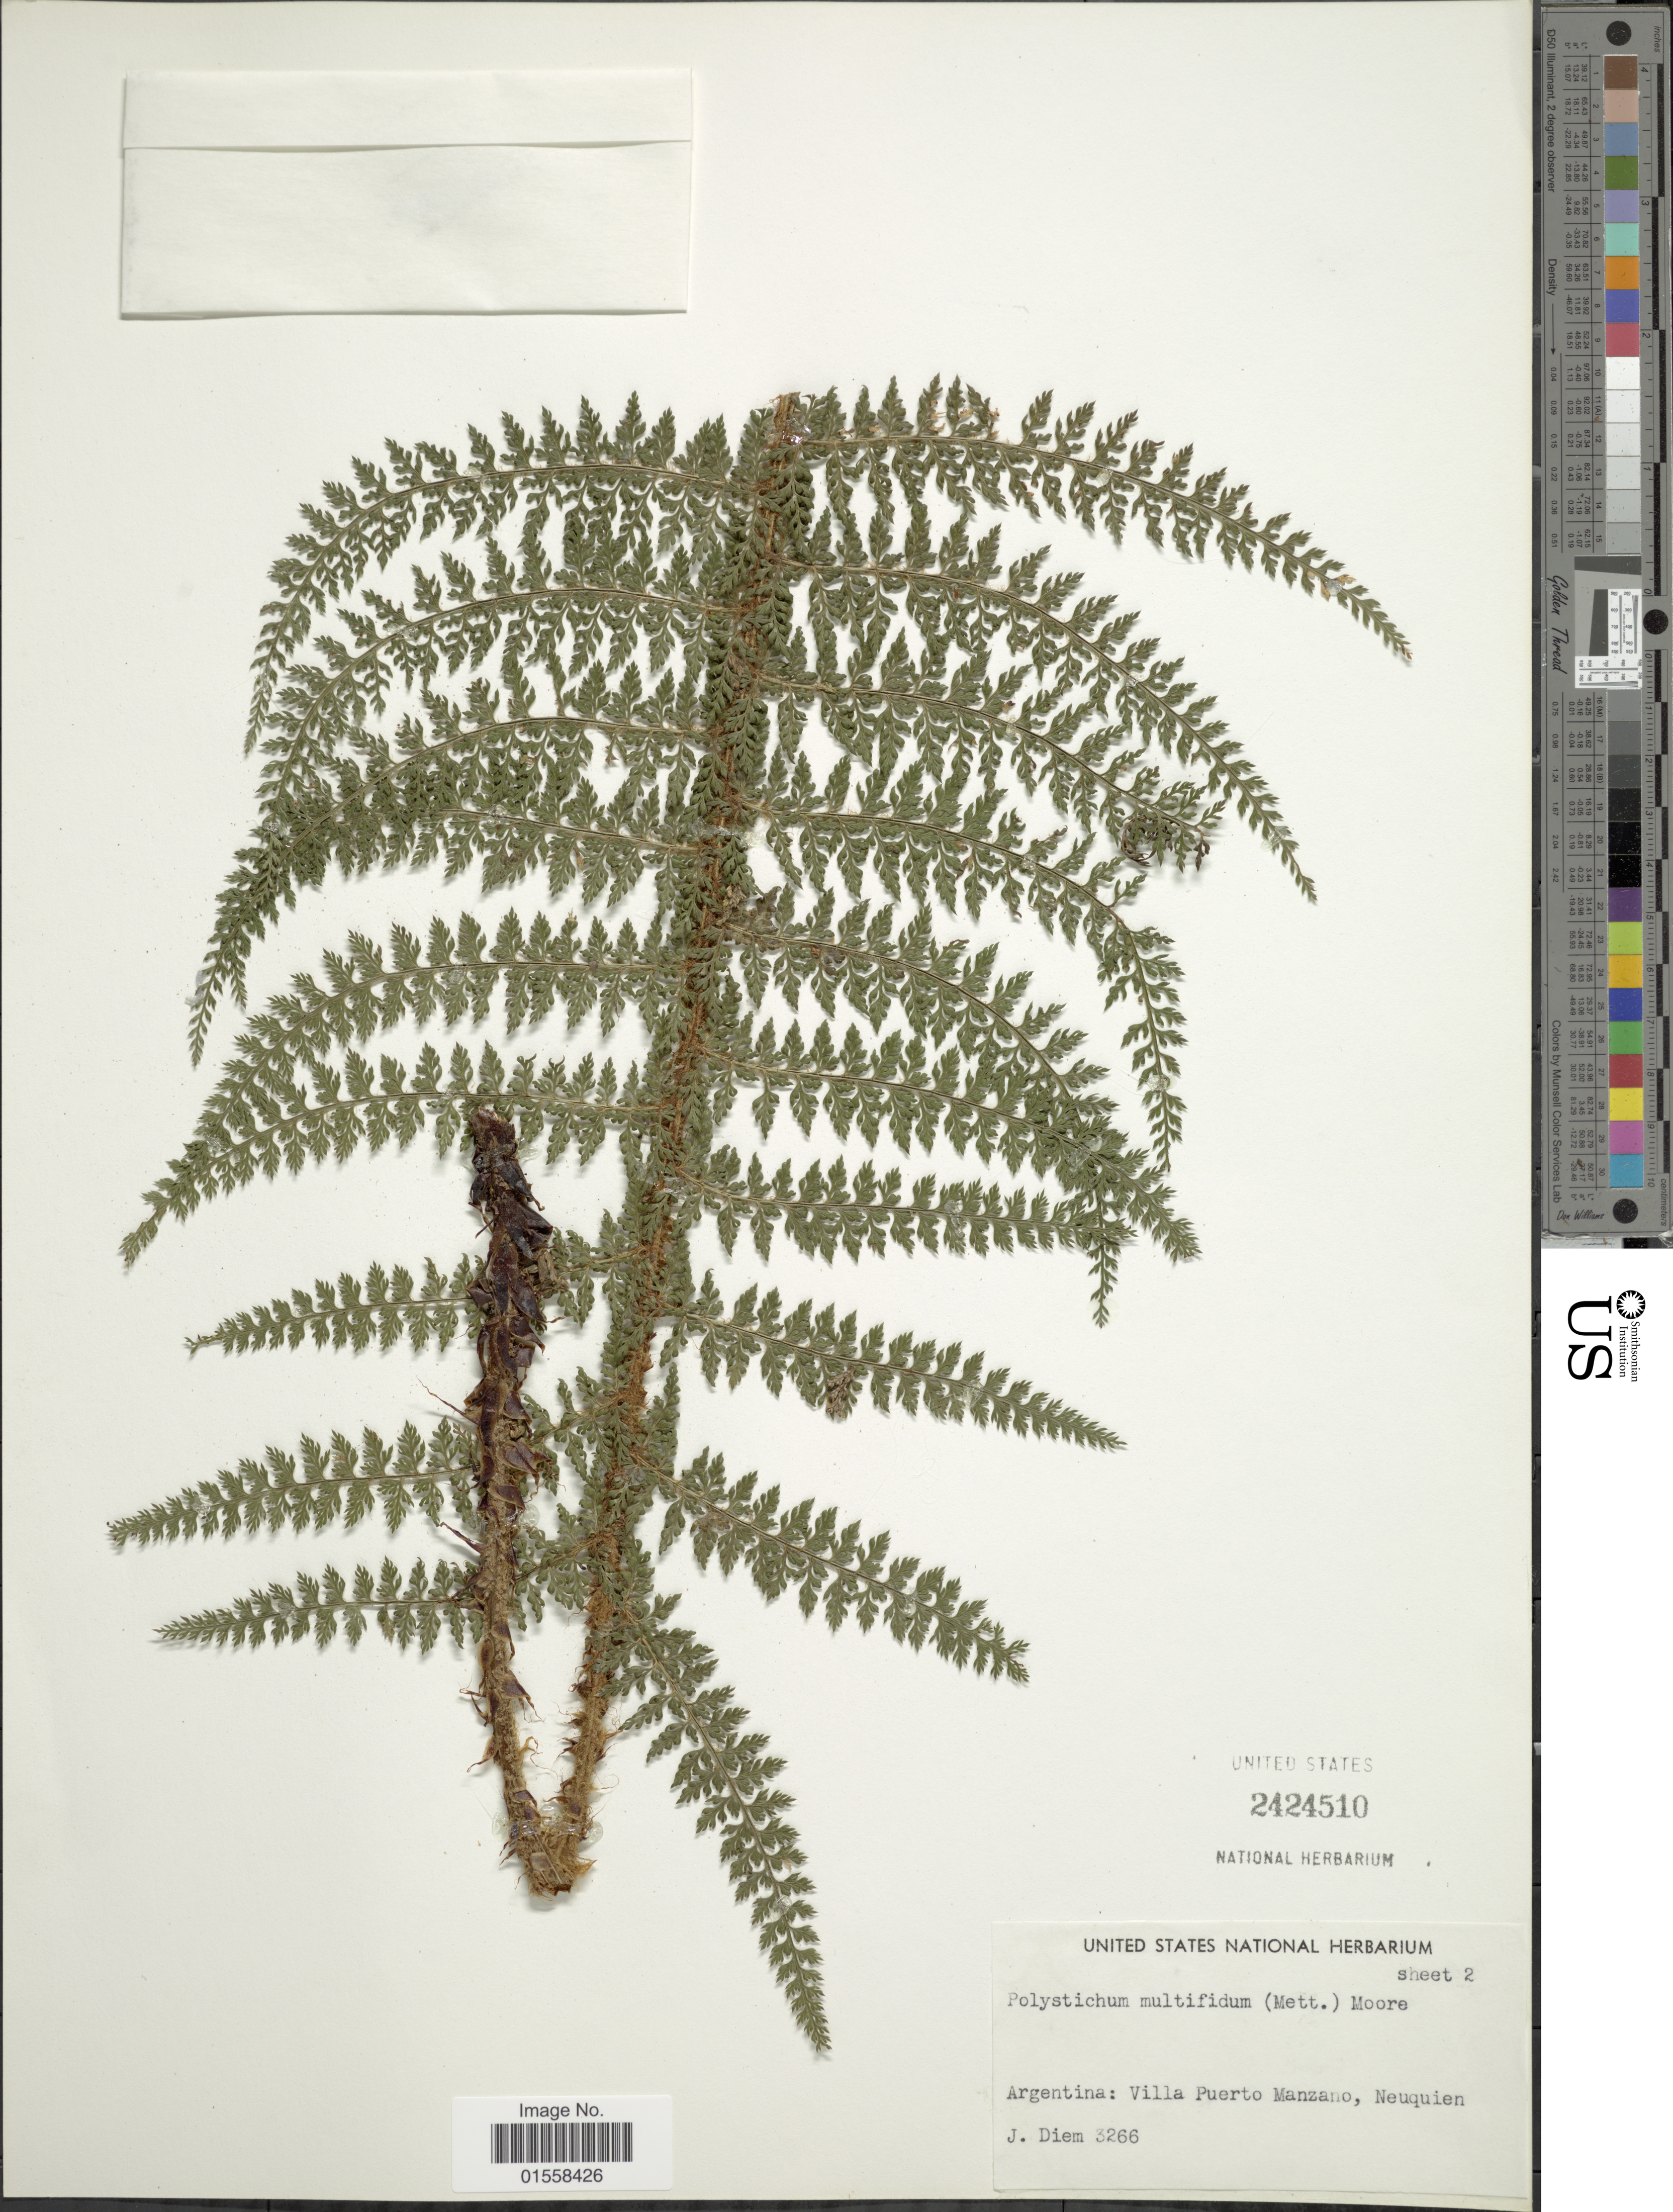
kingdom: Plantae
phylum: Tracheophyta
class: Polypodiopsida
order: Polypodiales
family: Dryopteridaceae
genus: Polystichum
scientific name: Polystichum multifidum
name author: (Mett.) T. Moore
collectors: J. Diem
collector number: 3266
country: Argentina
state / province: Neuquen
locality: Argentina: Villa Puerto Manzano, Neuquen.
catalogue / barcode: US 2424510